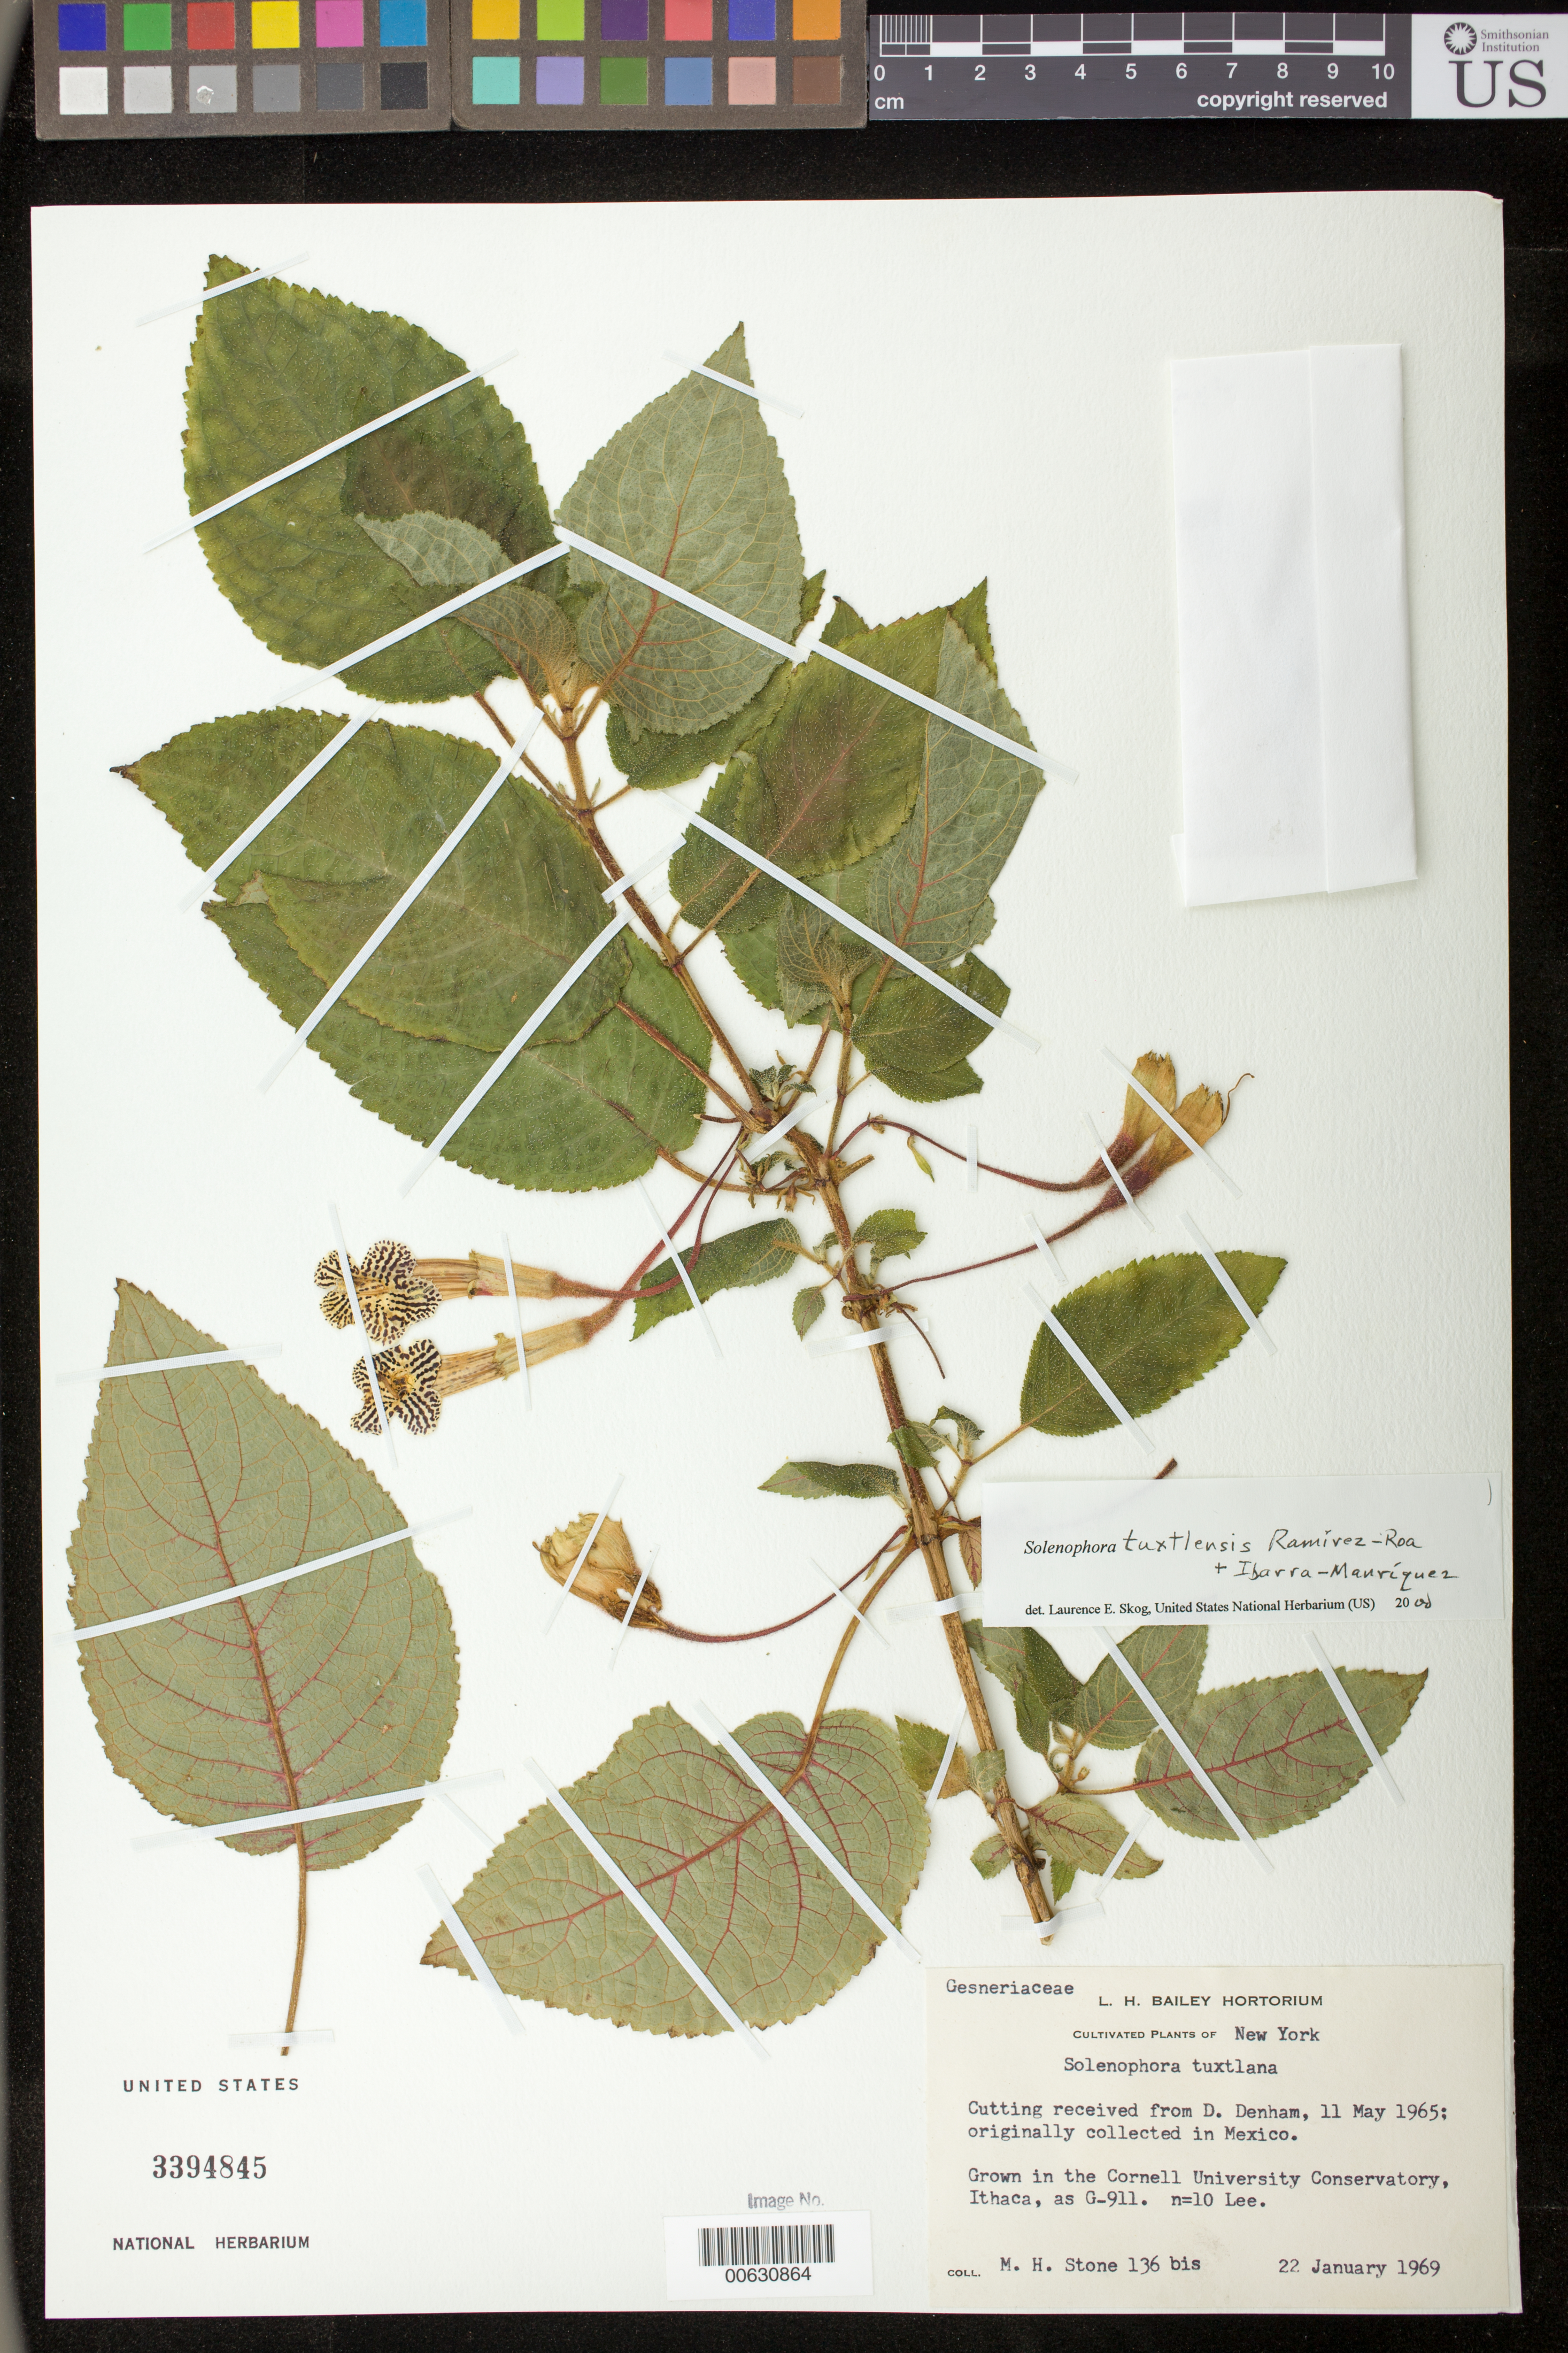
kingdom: Plantae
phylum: Tracheophyta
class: Magnoliopsida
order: Lamiales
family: Gesneriaceae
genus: Solenophora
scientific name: Solenophora tuxtlensis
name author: Ram.-Roa & Ibarra-Manr.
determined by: Skog, Laurence E.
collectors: M. Stone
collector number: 136 bis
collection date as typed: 22 Jan 1969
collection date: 1969-01-22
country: Mexico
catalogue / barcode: US 3394845